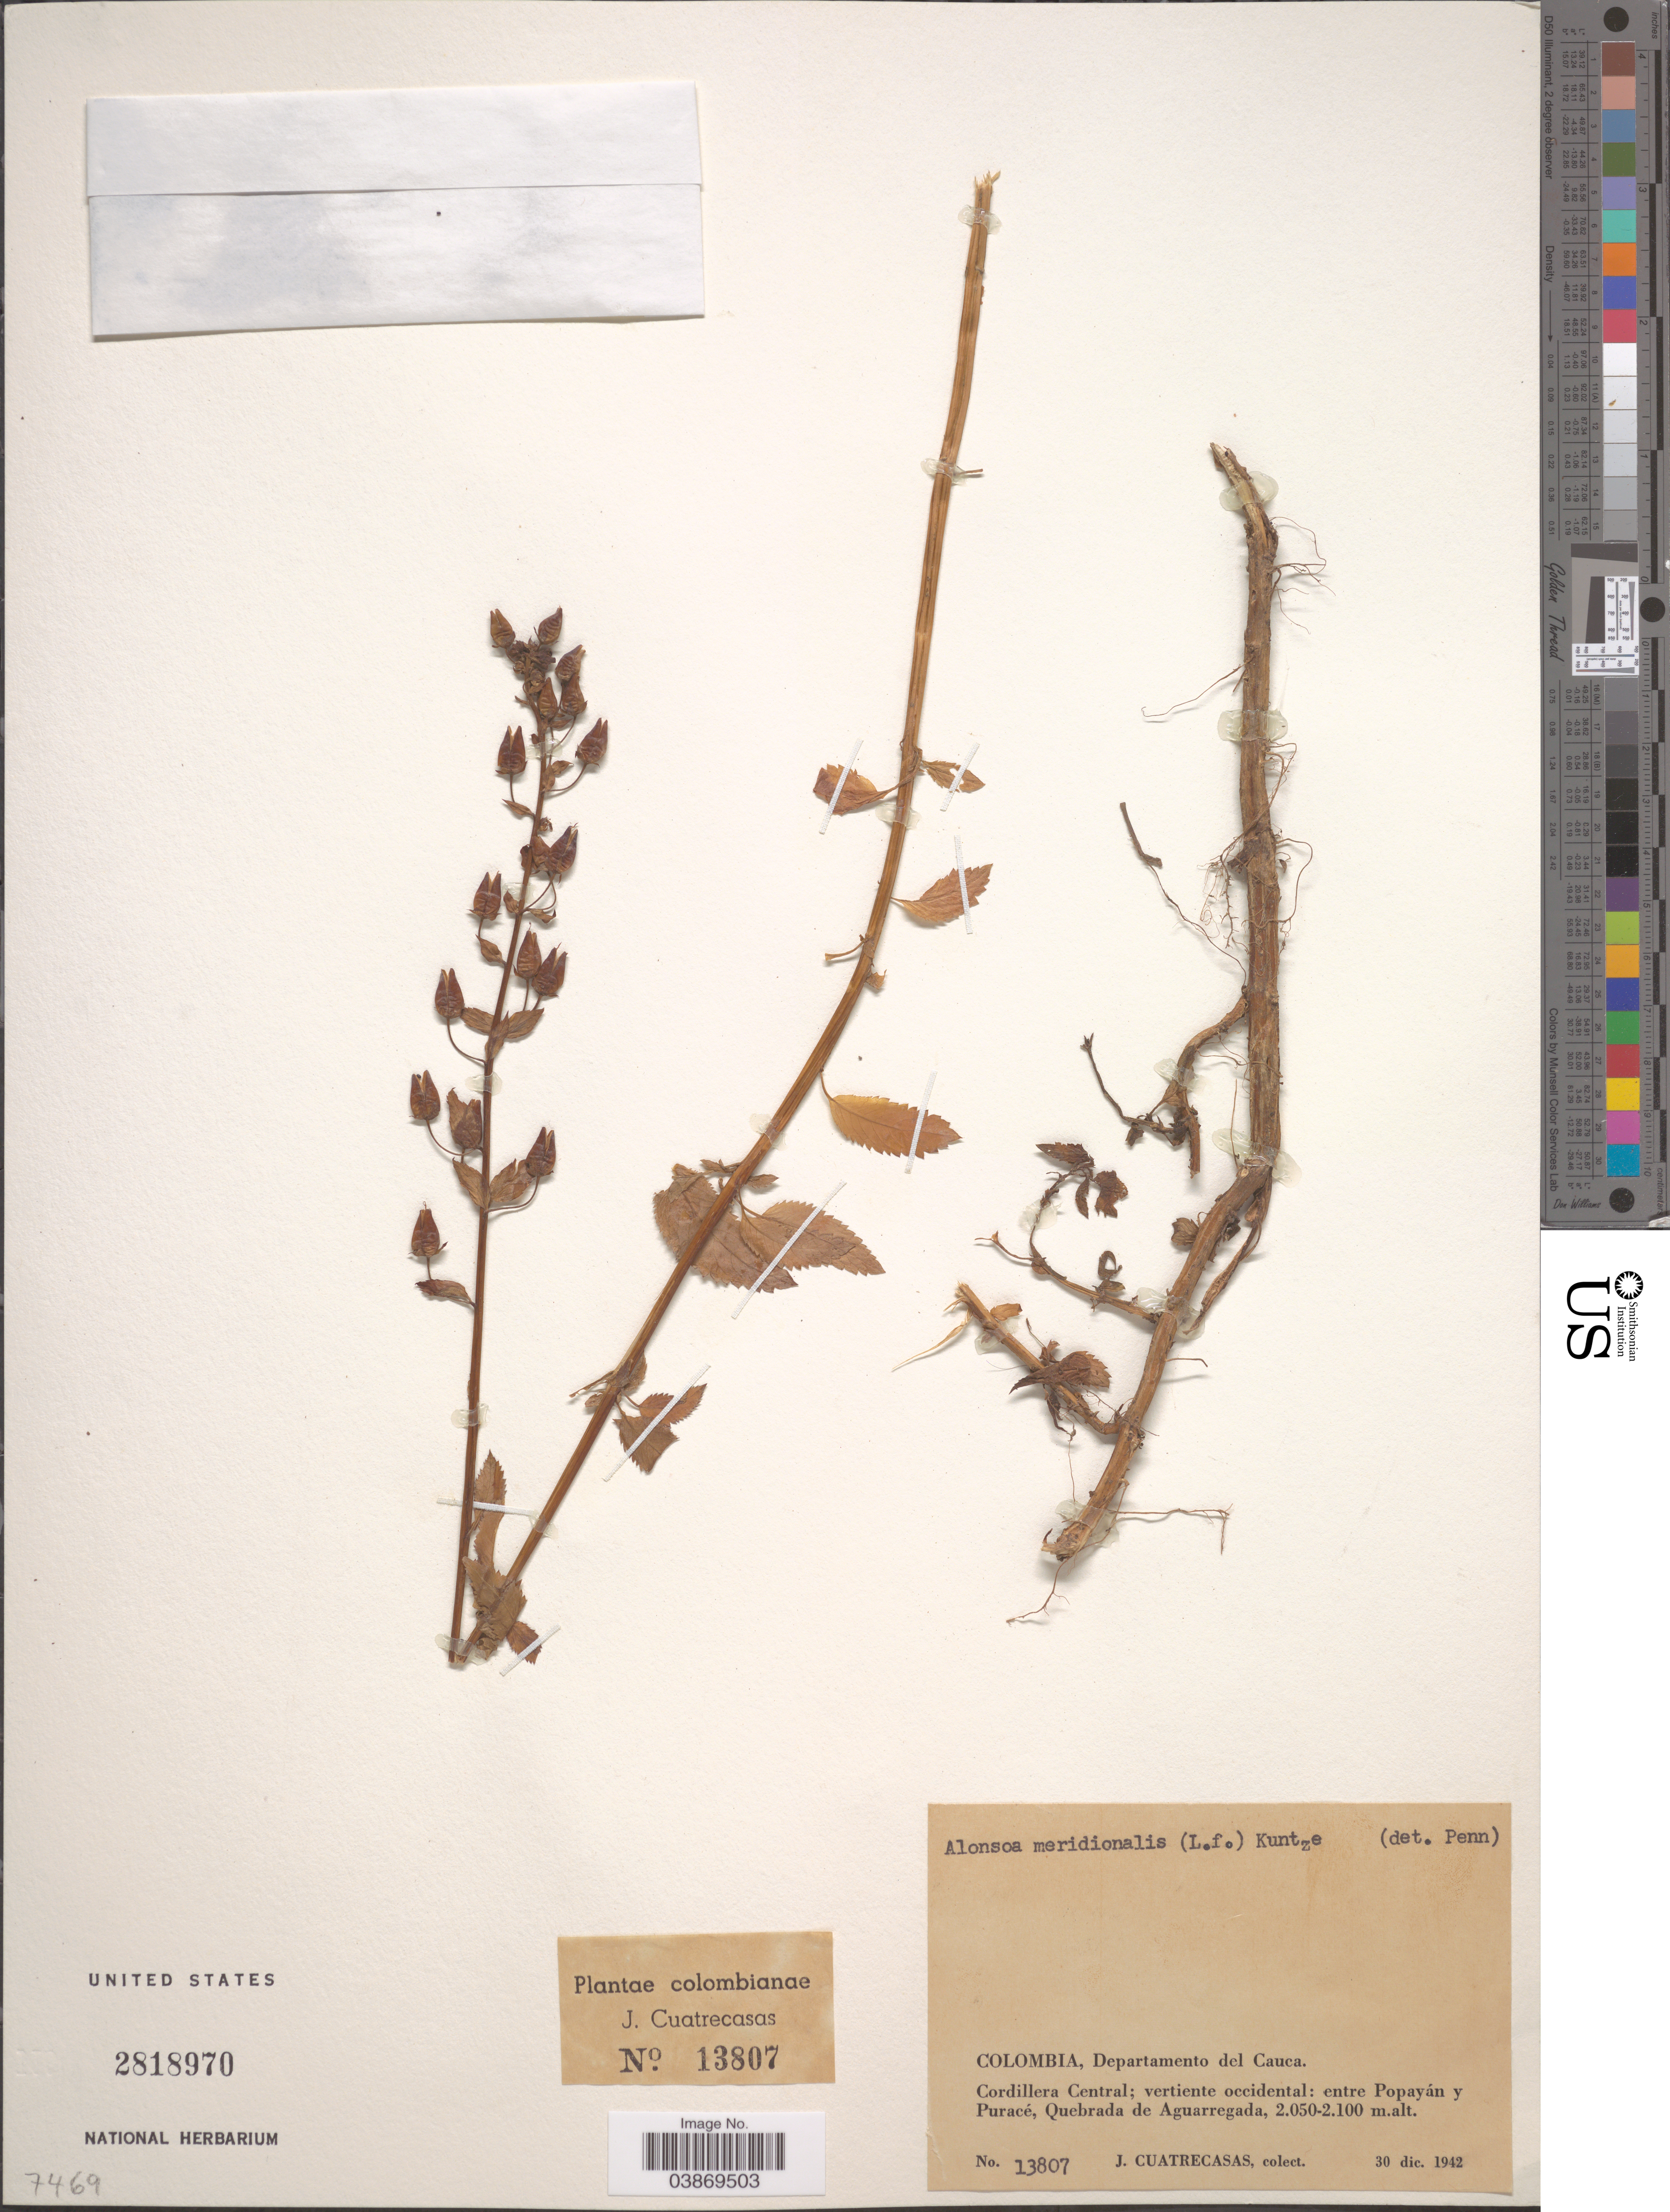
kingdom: Plantae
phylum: Tracheophyta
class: Magnoliopsida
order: Lamiales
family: Scrophulariaceae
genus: Alonsoa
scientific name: Alonsoa meridionalis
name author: (L. f.) Kuntze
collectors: J. Cuatrecasas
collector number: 13807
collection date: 1942-12-30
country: Colombia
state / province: Cauca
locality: Departamento del Cauca. Cordillera Central; vertiente occidental: entre Popayán y Puracé, Quebrada de Aguarregada.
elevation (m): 2050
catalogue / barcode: US 2818970